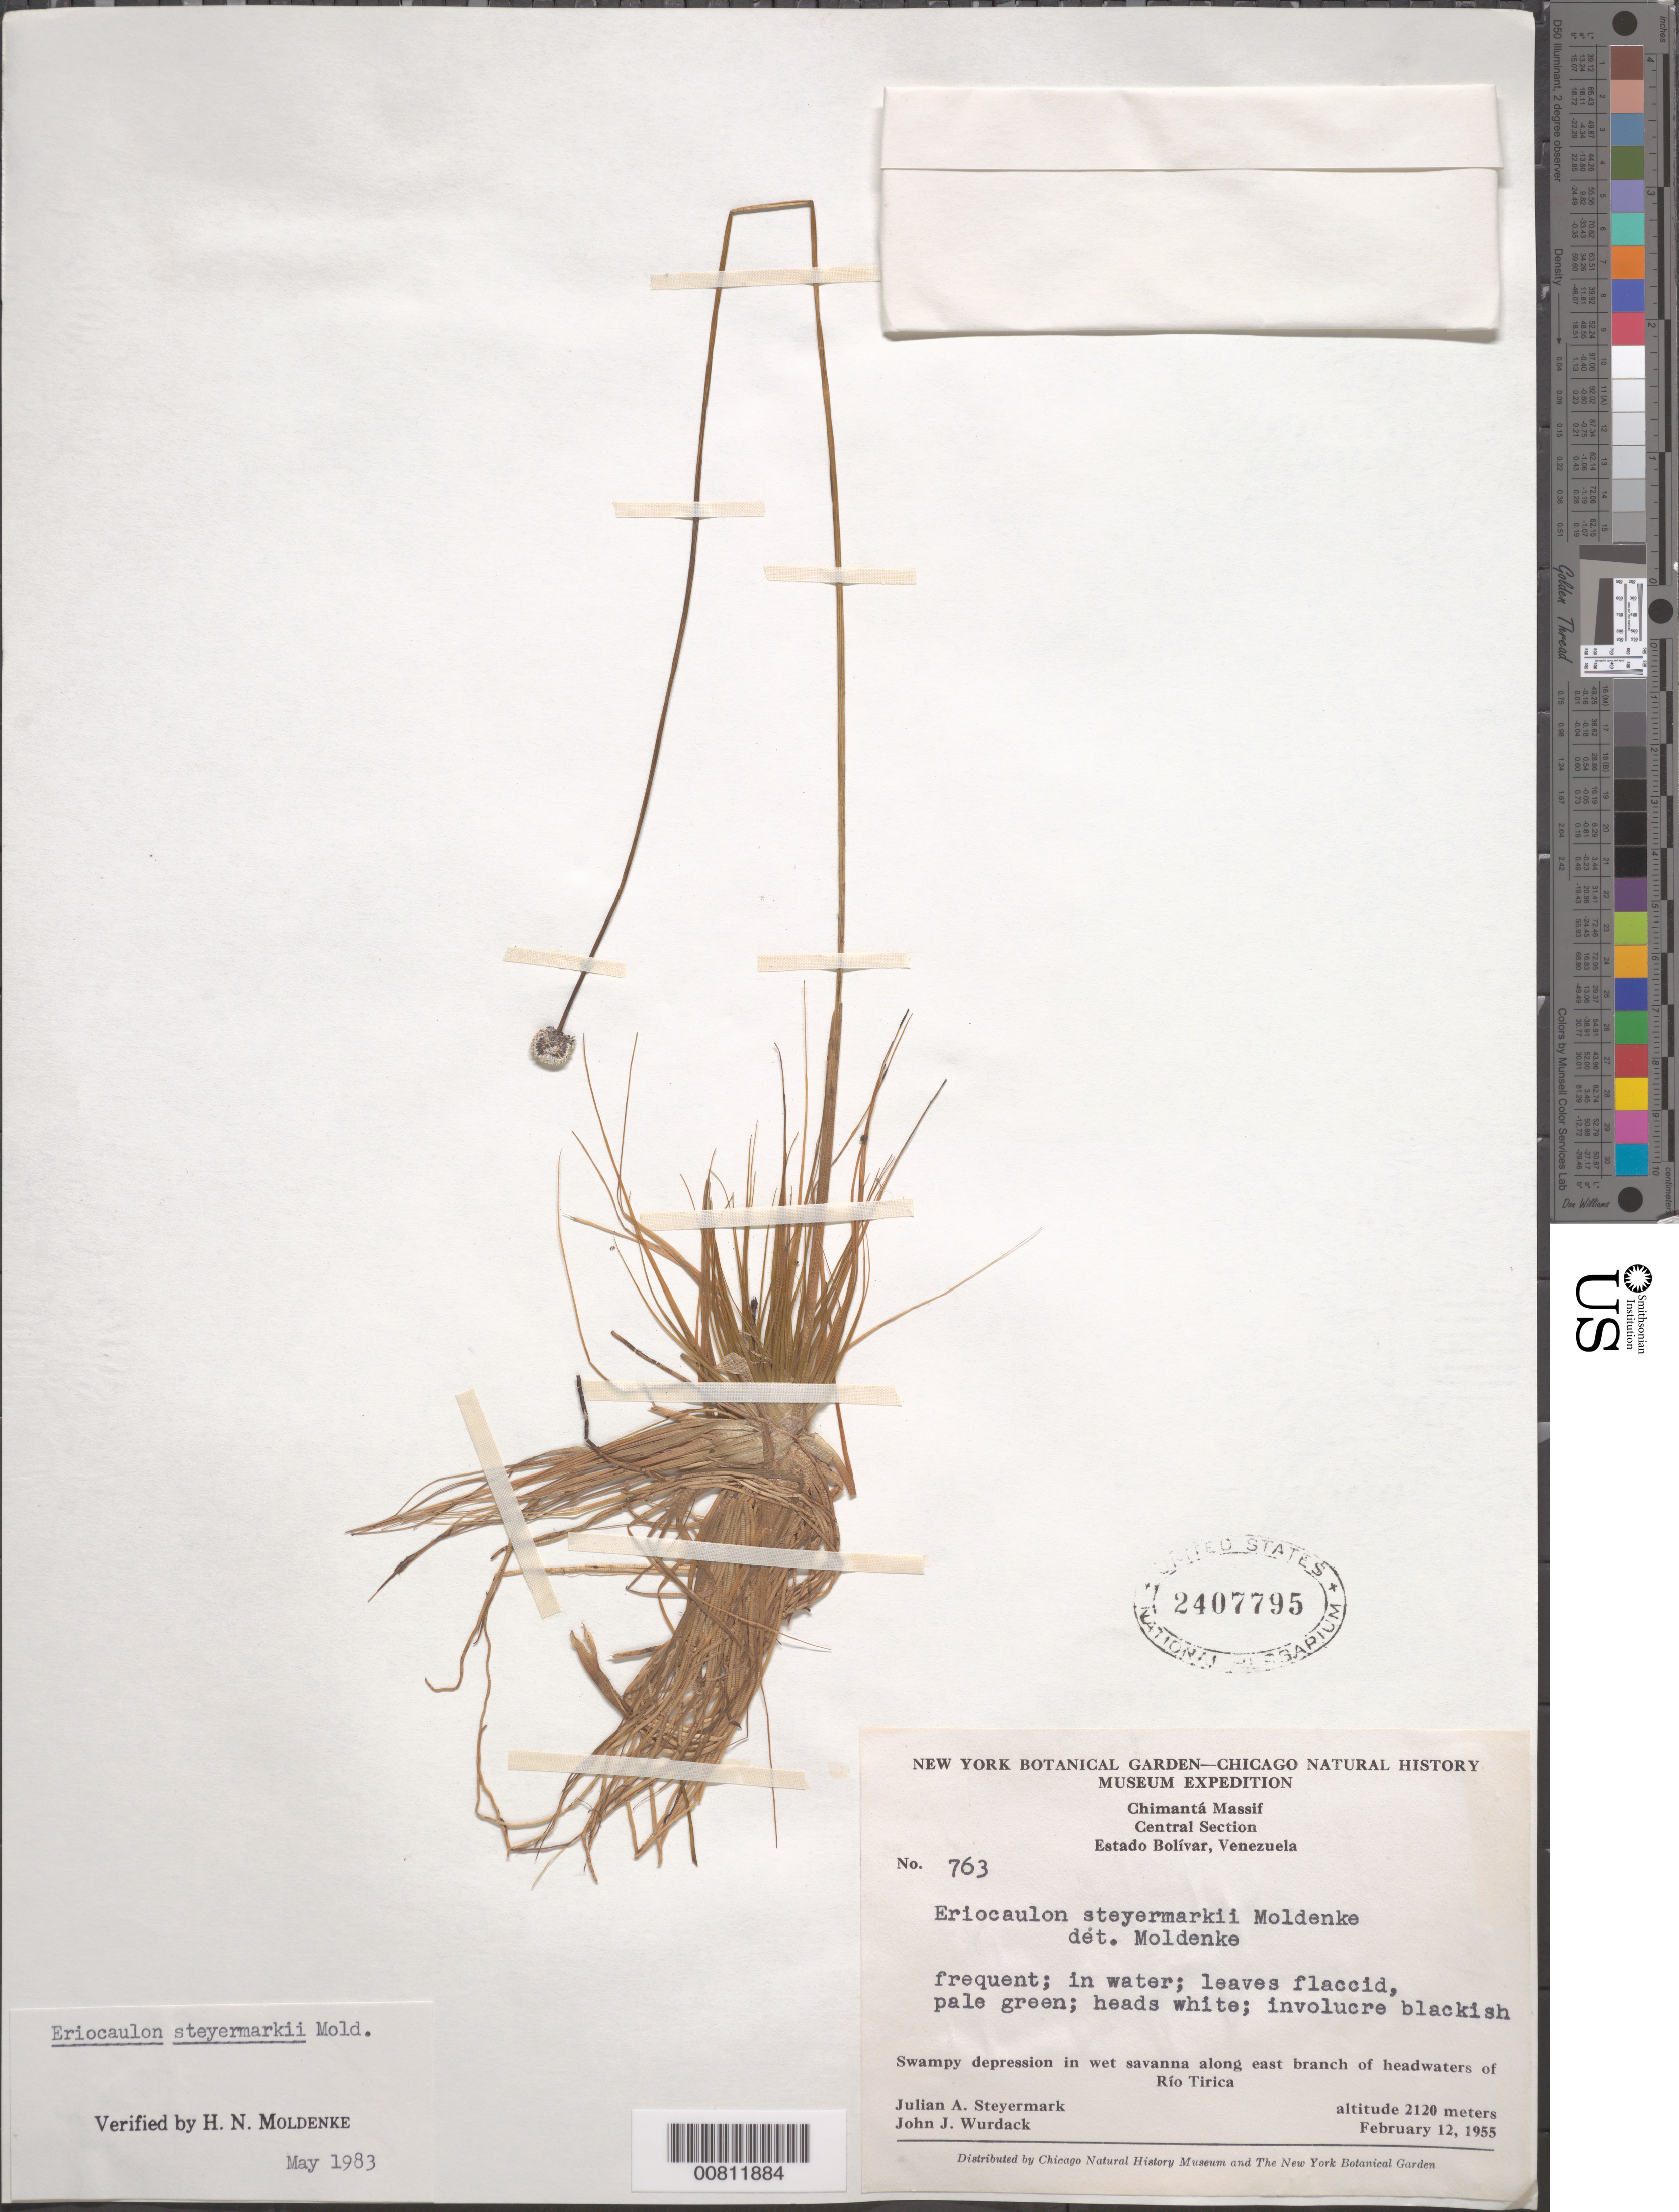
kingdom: Plantae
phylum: Tracheophyta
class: Liliopsida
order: Poales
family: Eriocaulaceae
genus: Eriocaulon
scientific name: Eriocaulon steyermarkii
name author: Moldenke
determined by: Moldenke, H. N.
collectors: J. Steyermark & J. J. Wurdack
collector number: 55 763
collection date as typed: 12-Feb-55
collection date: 1955-02-12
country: Venezuela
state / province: Bolívar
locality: Chimantá Massif, central section, along east branch of headwaters of Río Tirica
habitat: In water; swampy depression in wet savanna along east branch of river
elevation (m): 2120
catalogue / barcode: US 2407795